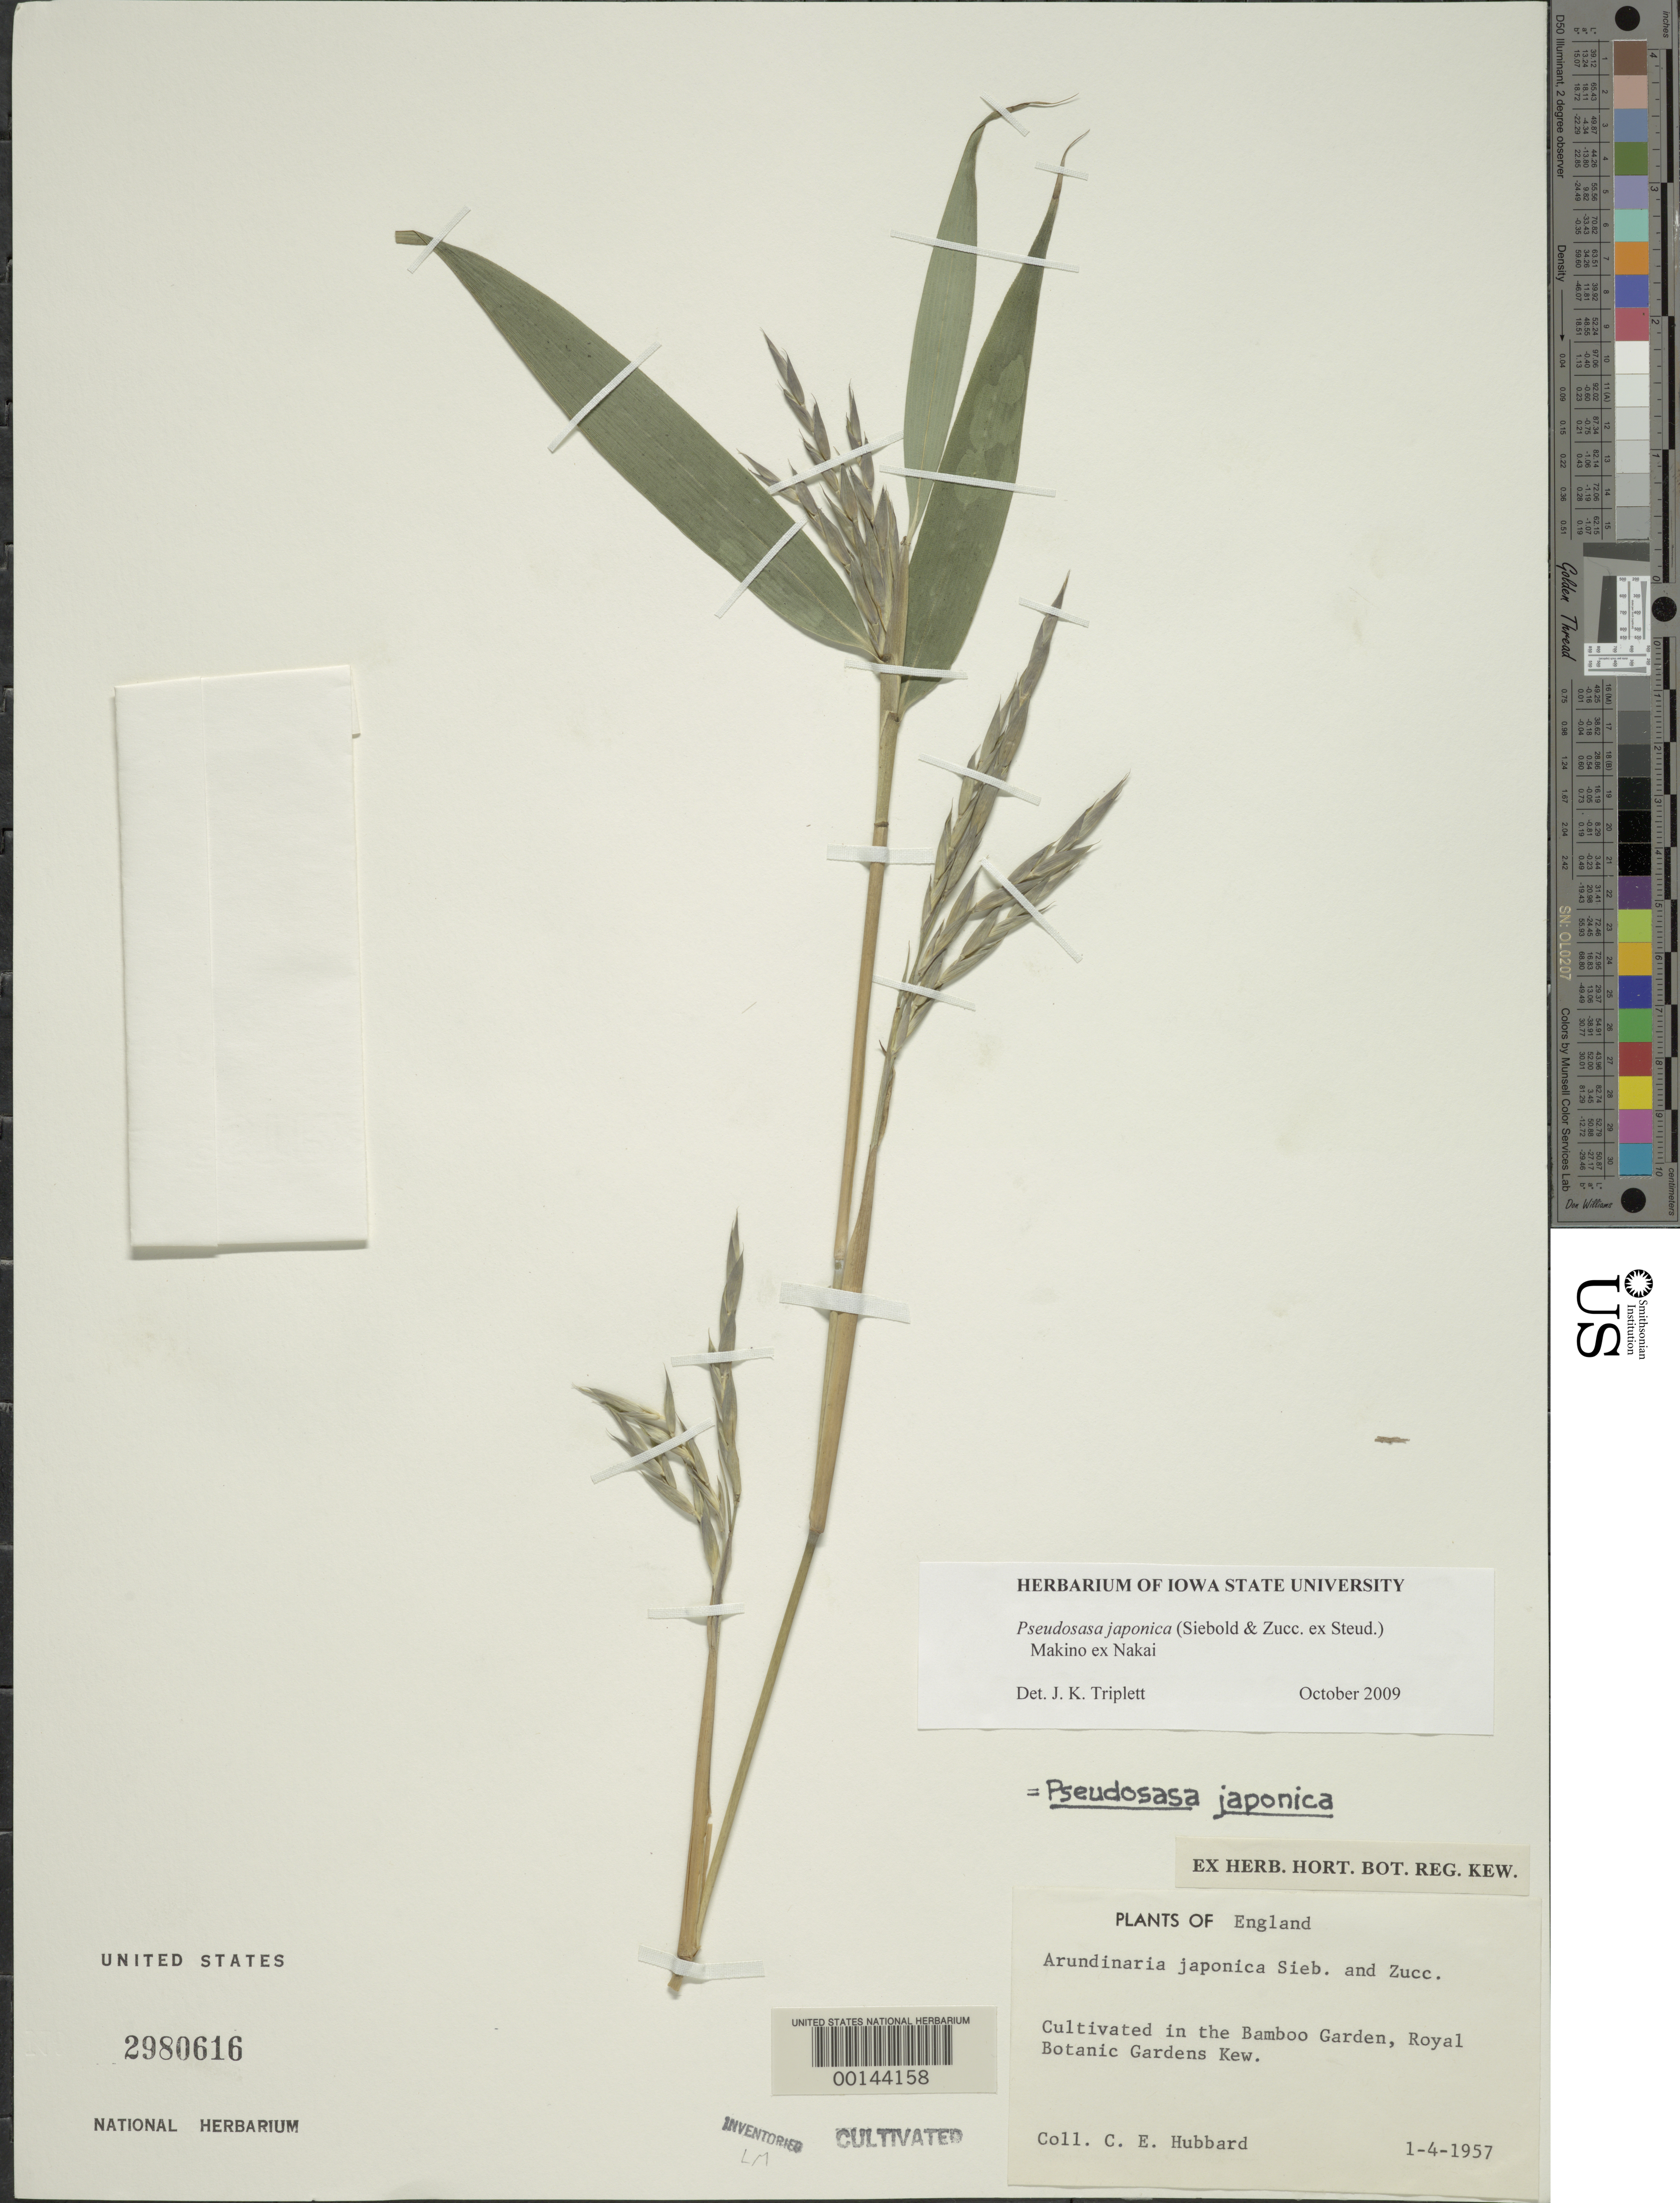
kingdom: Plantae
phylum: Tracheophyta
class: Liliopsida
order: Poales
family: Poaceae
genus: Pseudosasa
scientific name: Pseudosasa japonica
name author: (Siebold & Zucc. ex Steud.) Makino ex Nakai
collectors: C. E. Hubbard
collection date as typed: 01 Apr 1957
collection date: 1957-01-04 or 1957-04-01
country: United Kingdom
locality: Royal Botanic Gardens, Kew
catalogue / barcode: US 2980616